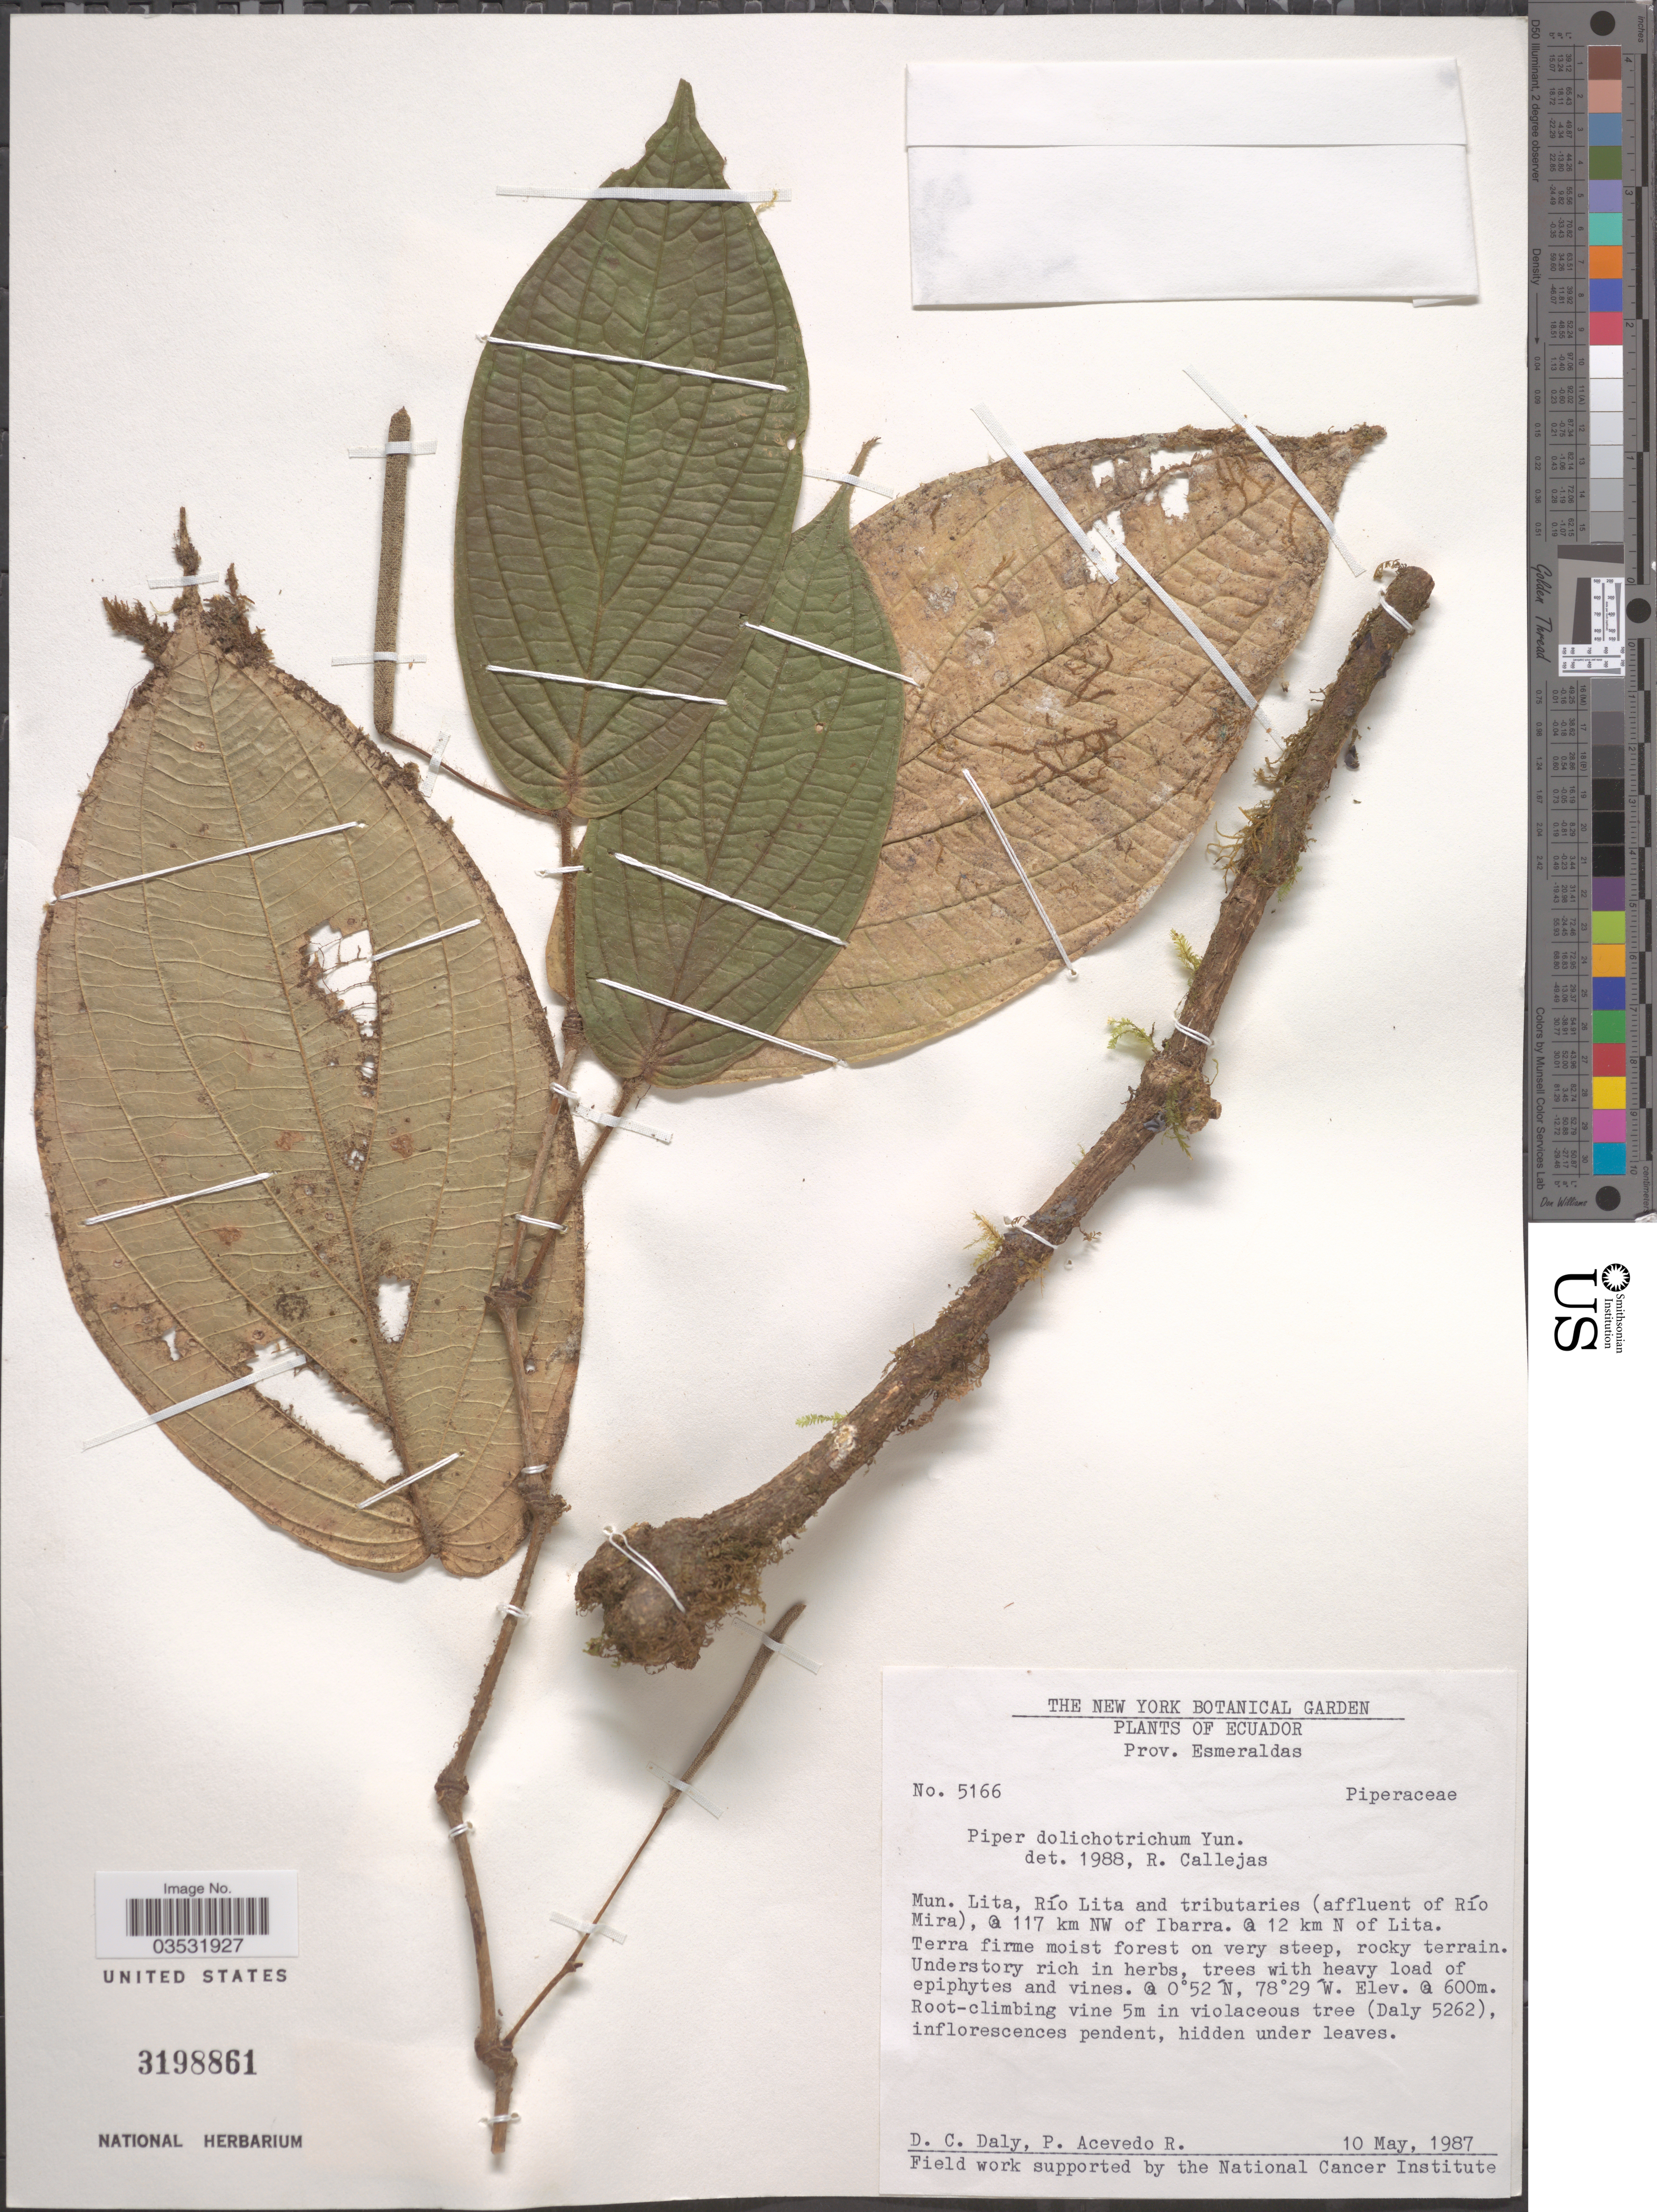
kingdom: Plantae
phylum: Tracheophyta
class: Magnoliopsida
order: Piperales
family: Piperaceae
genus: Piper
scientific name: Piper dolichotricum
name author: Yunck.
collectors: D. C. Daly & P. Acevedo R.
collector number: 5166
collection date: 1987-05-10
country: Ecuador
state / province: Esmeraldas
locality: Mun. Lita, Río Lita and tributaries (affluent of Río Mira), @ 117 km NW of Ibarra. @ 12 km N of Lita.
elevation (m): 600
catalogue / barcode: US 3198861